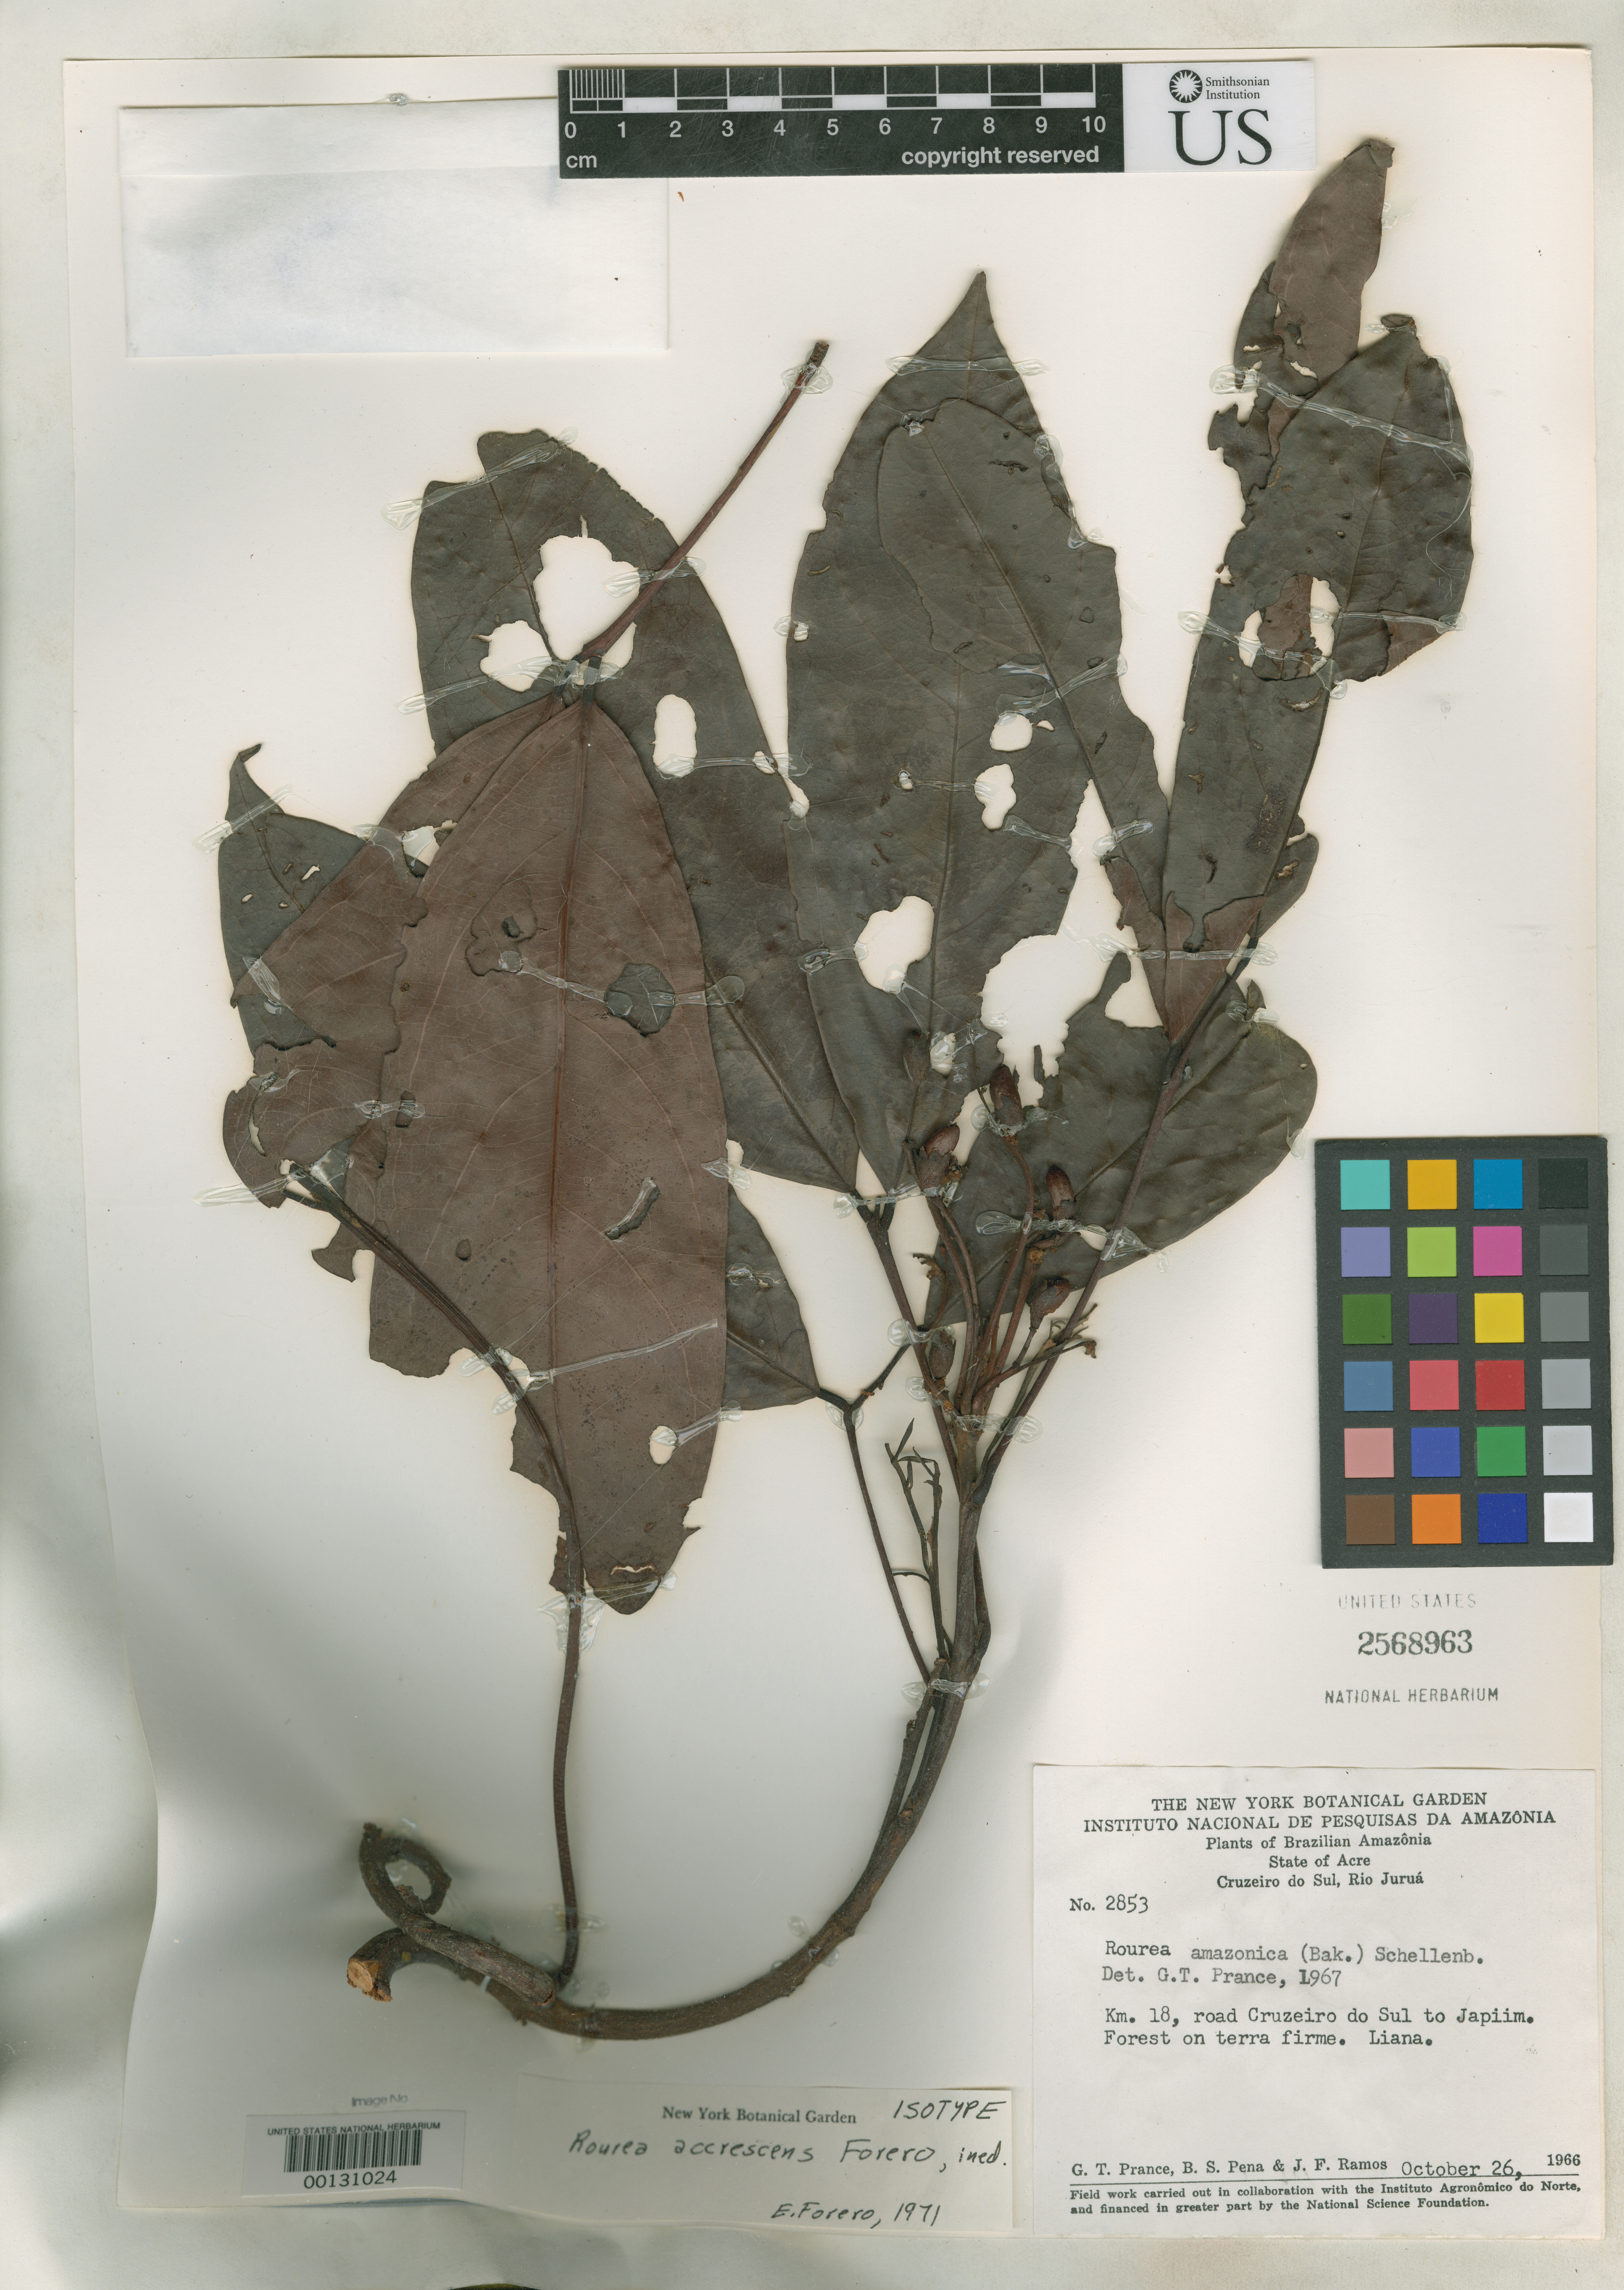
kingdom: Plantae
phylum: Tracheophyta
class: Magnoliopsida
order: Oxalidales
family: Connaraceae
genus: Rourea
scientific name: Rourea accrescens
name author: Forero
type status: Isotype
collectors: G. T. Prance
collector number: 2853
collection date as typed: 26 Oct 1966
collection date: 1966-10-26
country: Brazil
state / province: Acre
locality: Cruzeiro do Sol, Rio Jurua.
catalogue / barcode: US 2568963